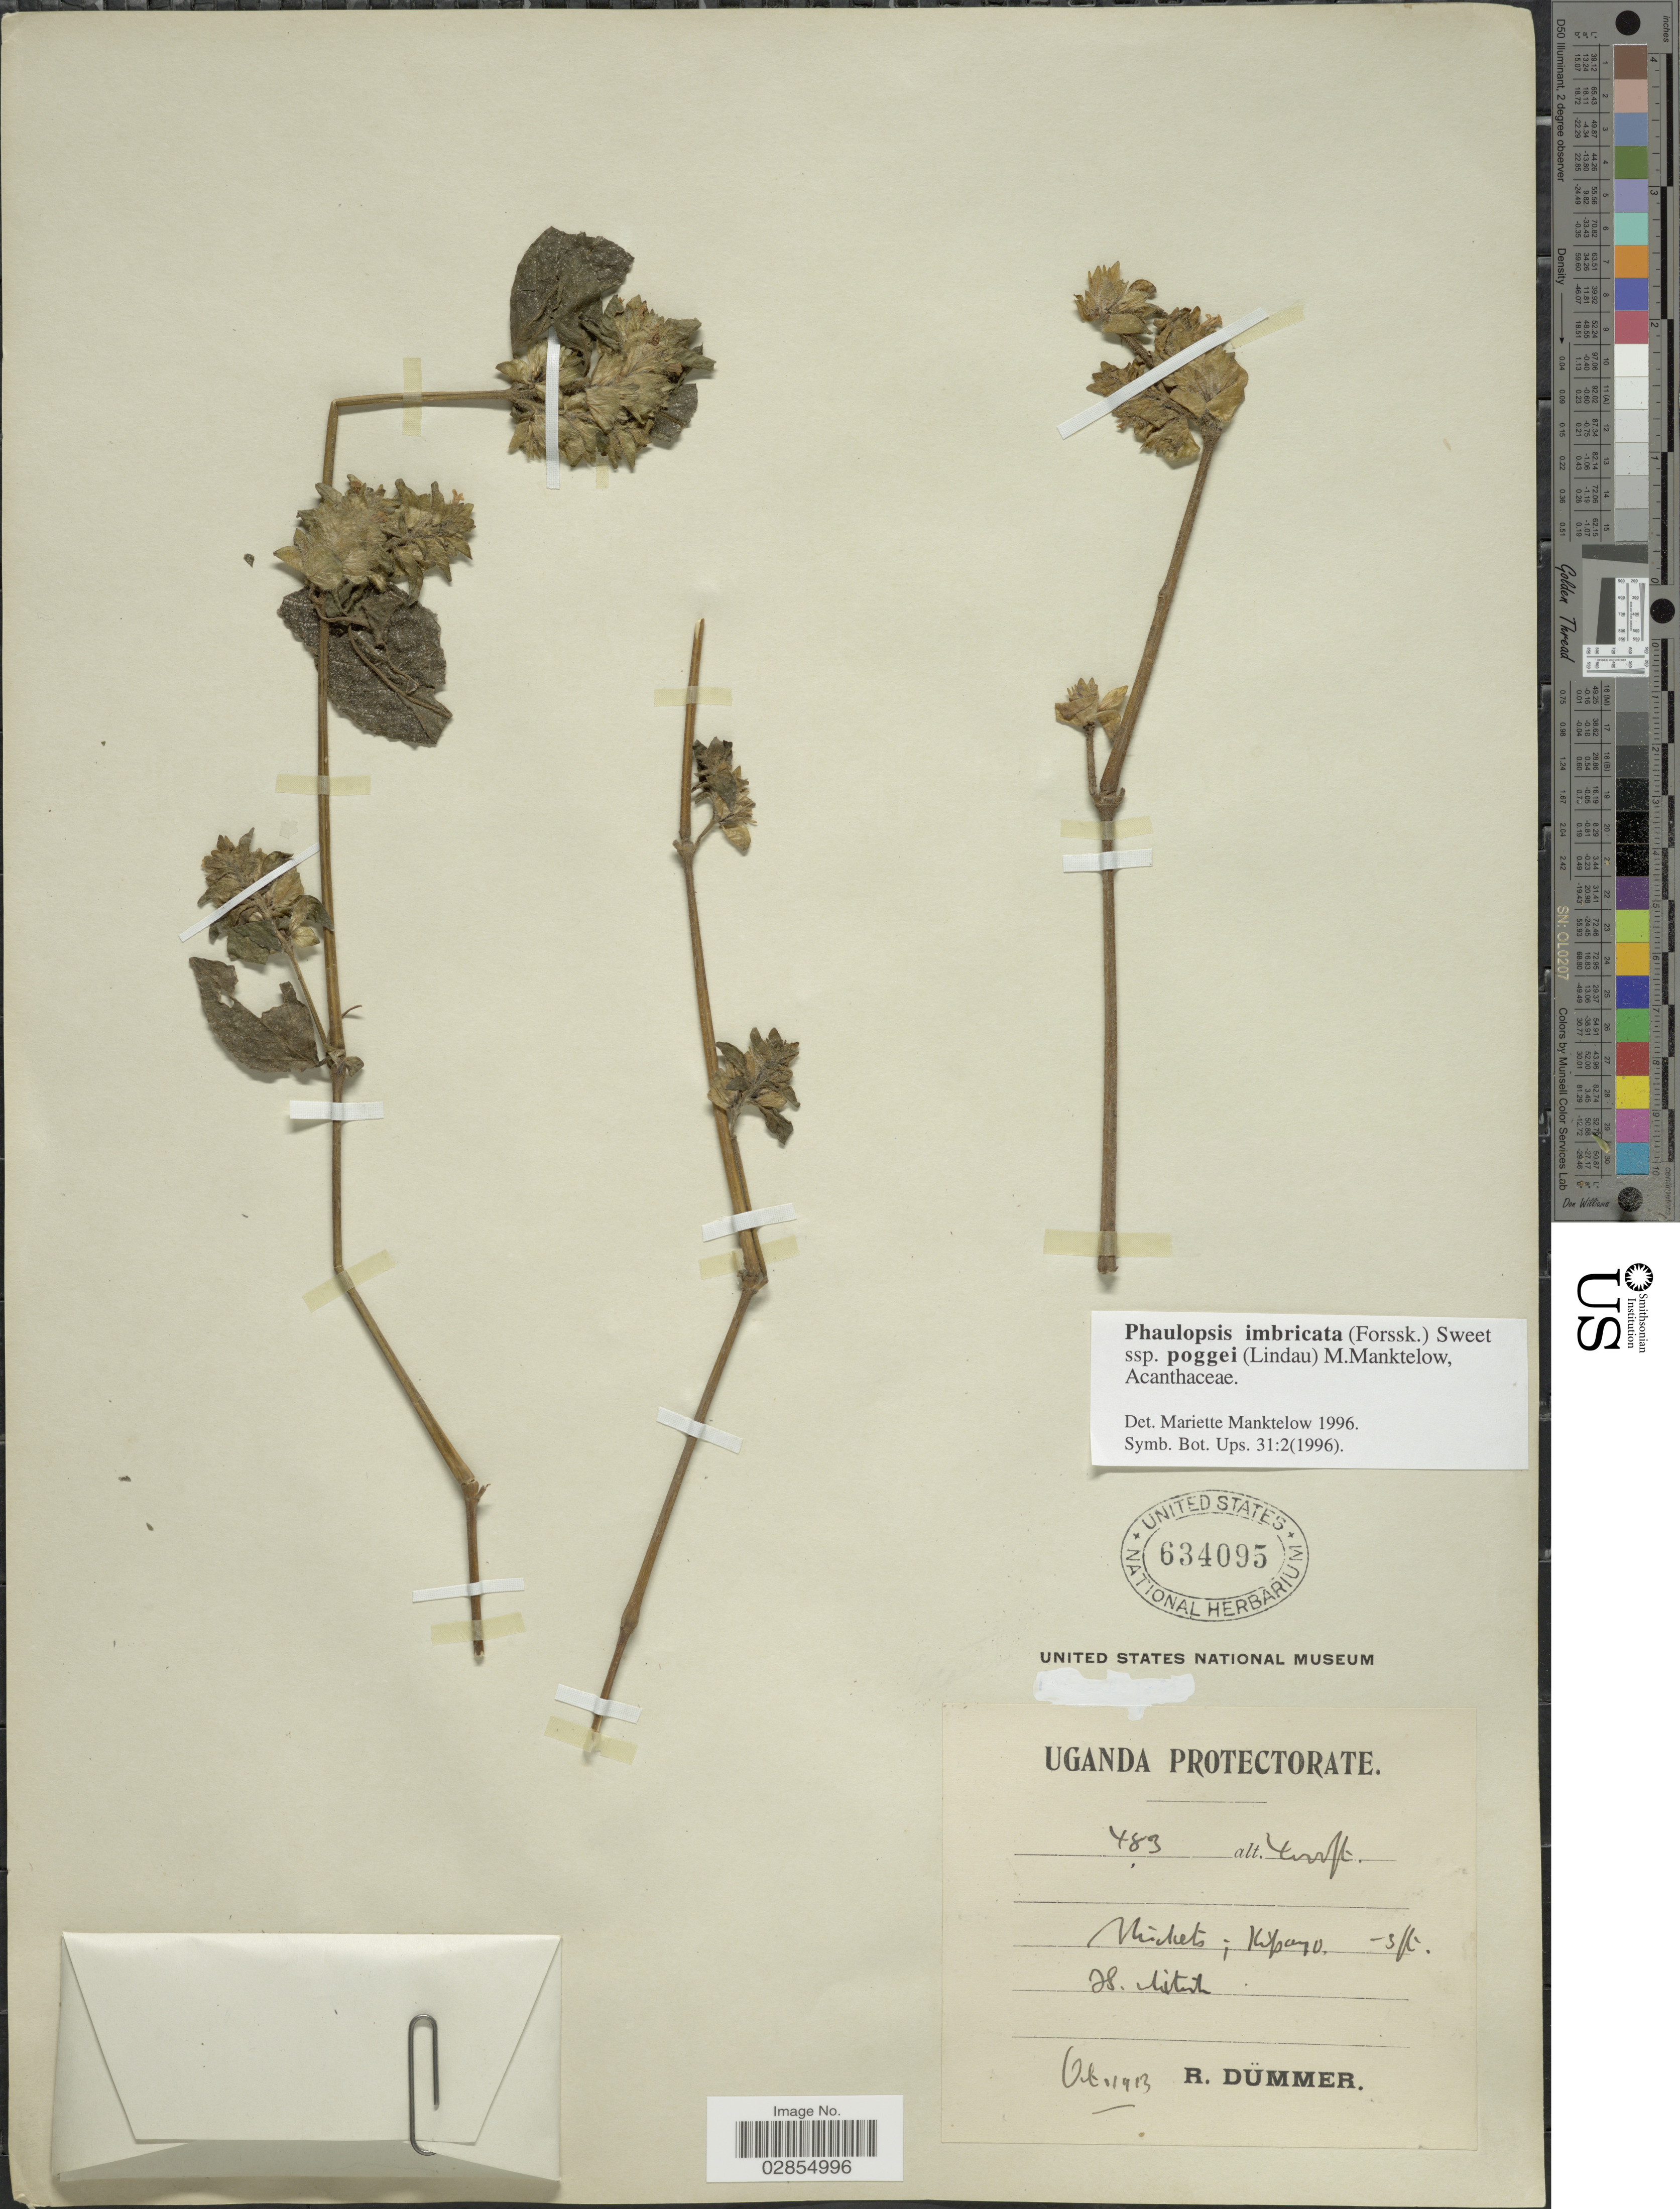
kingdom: Plantae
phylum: Tracheophyta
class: Magnoliopsida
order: Lamiales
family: Acanthaceae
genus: Phaulopsis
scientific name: Phaulopsis imbricata subsp. poggei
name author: (Lindau) Mankt.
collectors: R. A. Dümmer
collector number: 483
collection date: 1913-10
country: Uganda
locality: Uganda Protectorate, thickets Kibayo.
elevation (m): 1219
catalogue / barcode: US 634095